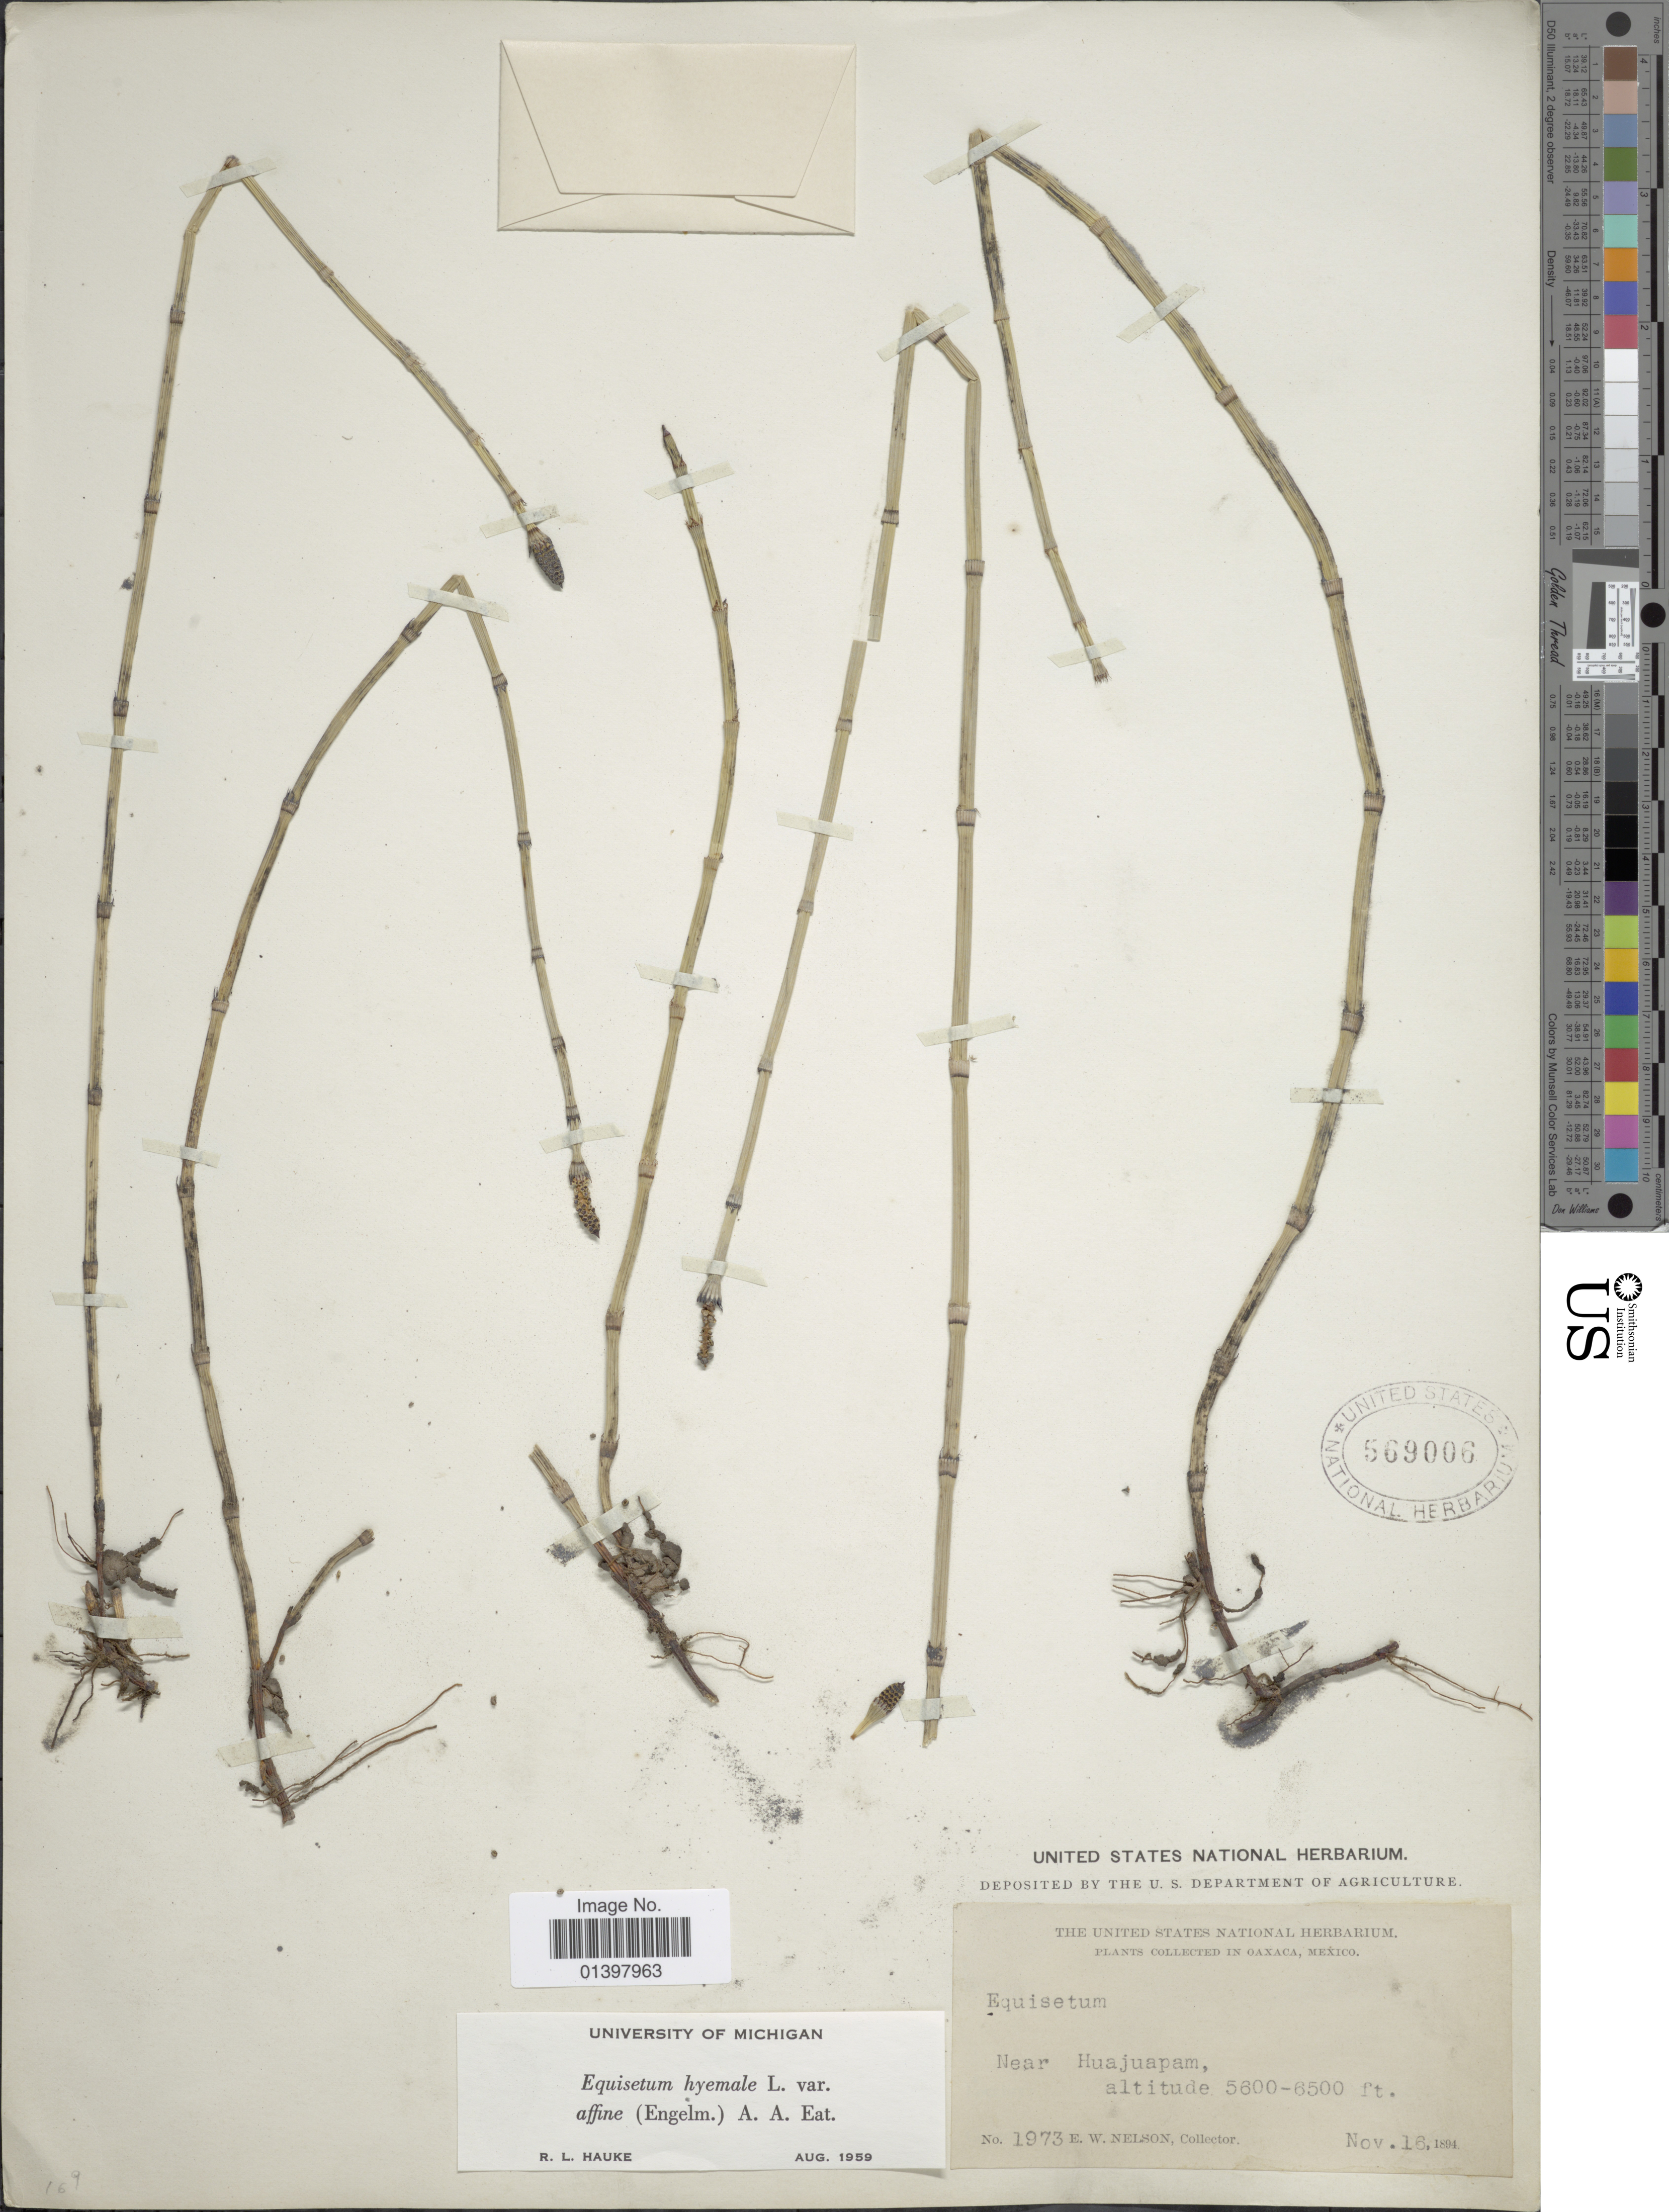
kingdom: Plantae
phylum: Tracheophyta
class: Polypodiopsida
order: Equisetales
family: Equisetaceae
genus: Equisetum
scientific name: Equisetum hyemale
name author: L.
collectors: E. W. Nelson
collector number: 1973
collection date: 1894-11-16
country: Mexico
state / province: Oaxaca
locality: Near Huajuapam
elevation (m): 1707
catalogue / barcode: US 569006